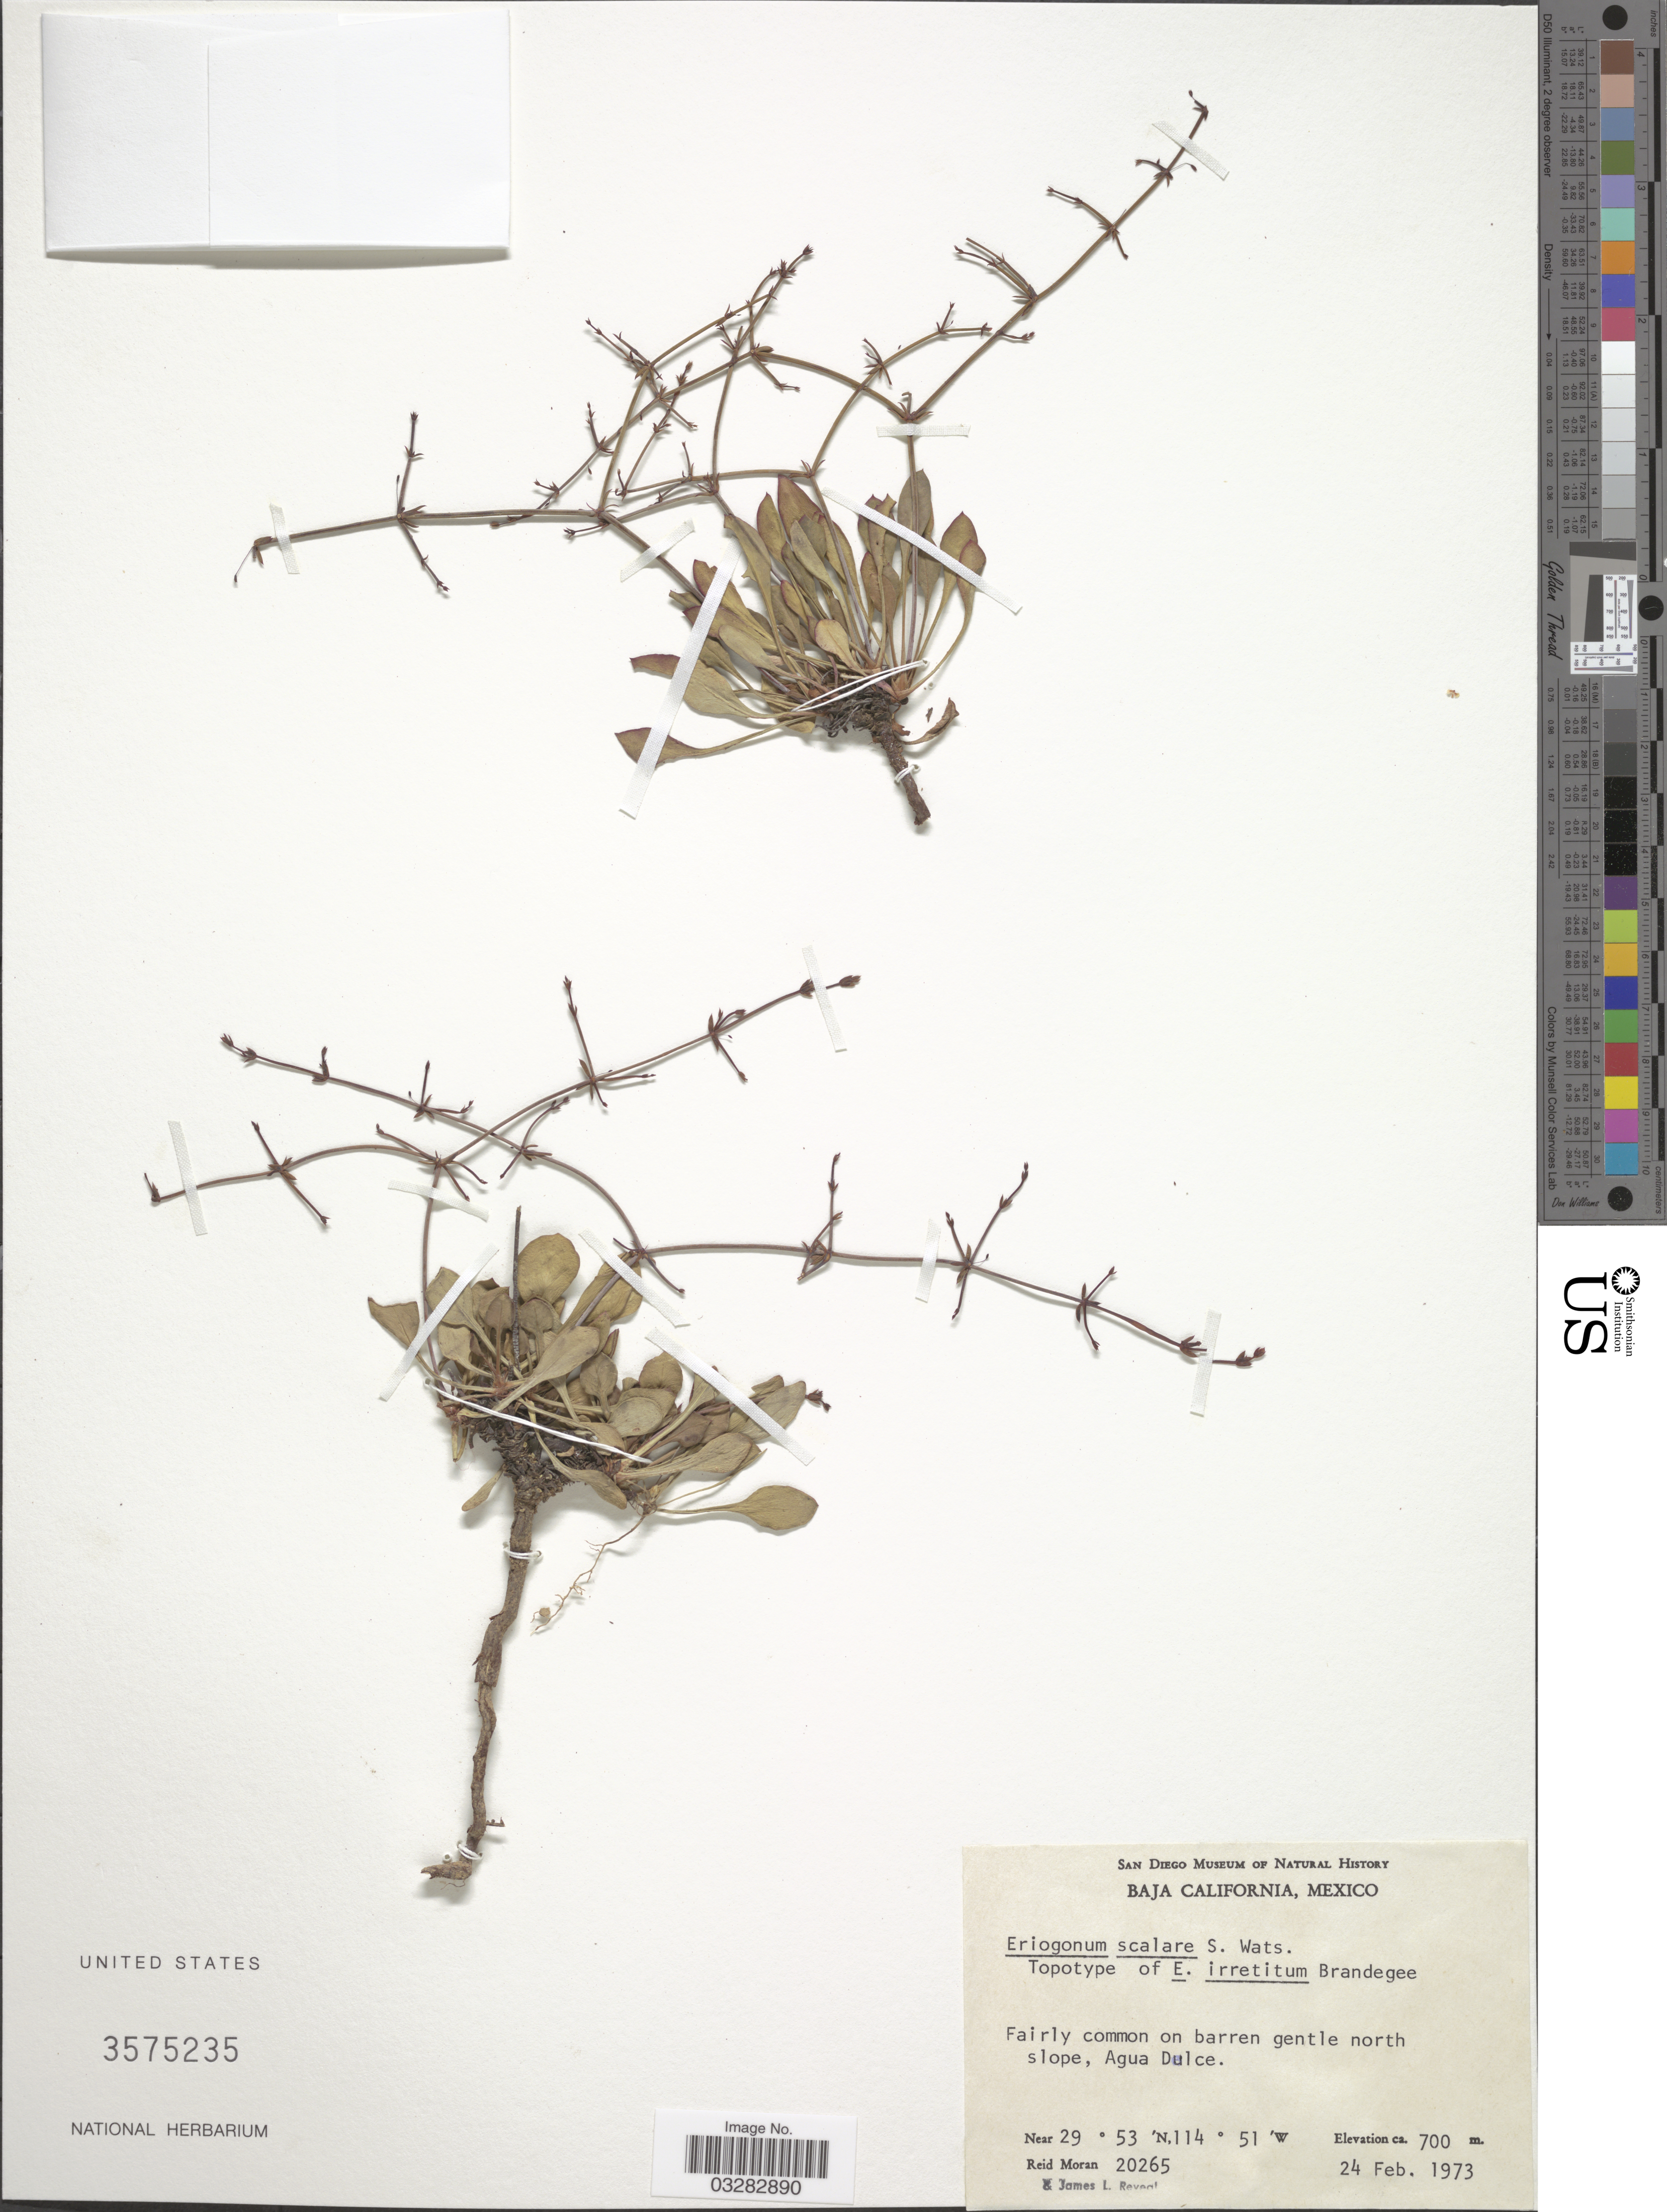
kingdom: Plantae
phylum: Tracheophyta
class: Magnoliopsida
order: Caryophyllales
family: Polygonaceae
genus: Eriogonum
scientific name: Eriogonum scalare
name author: S. Watson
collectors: R. V. Moran & J. L. Reveal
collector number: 20265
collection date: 1973-02-24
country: Mexico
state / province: Baja California Norte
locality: North slope, Agua Dulce.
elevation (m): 700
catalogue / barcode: US 3575235